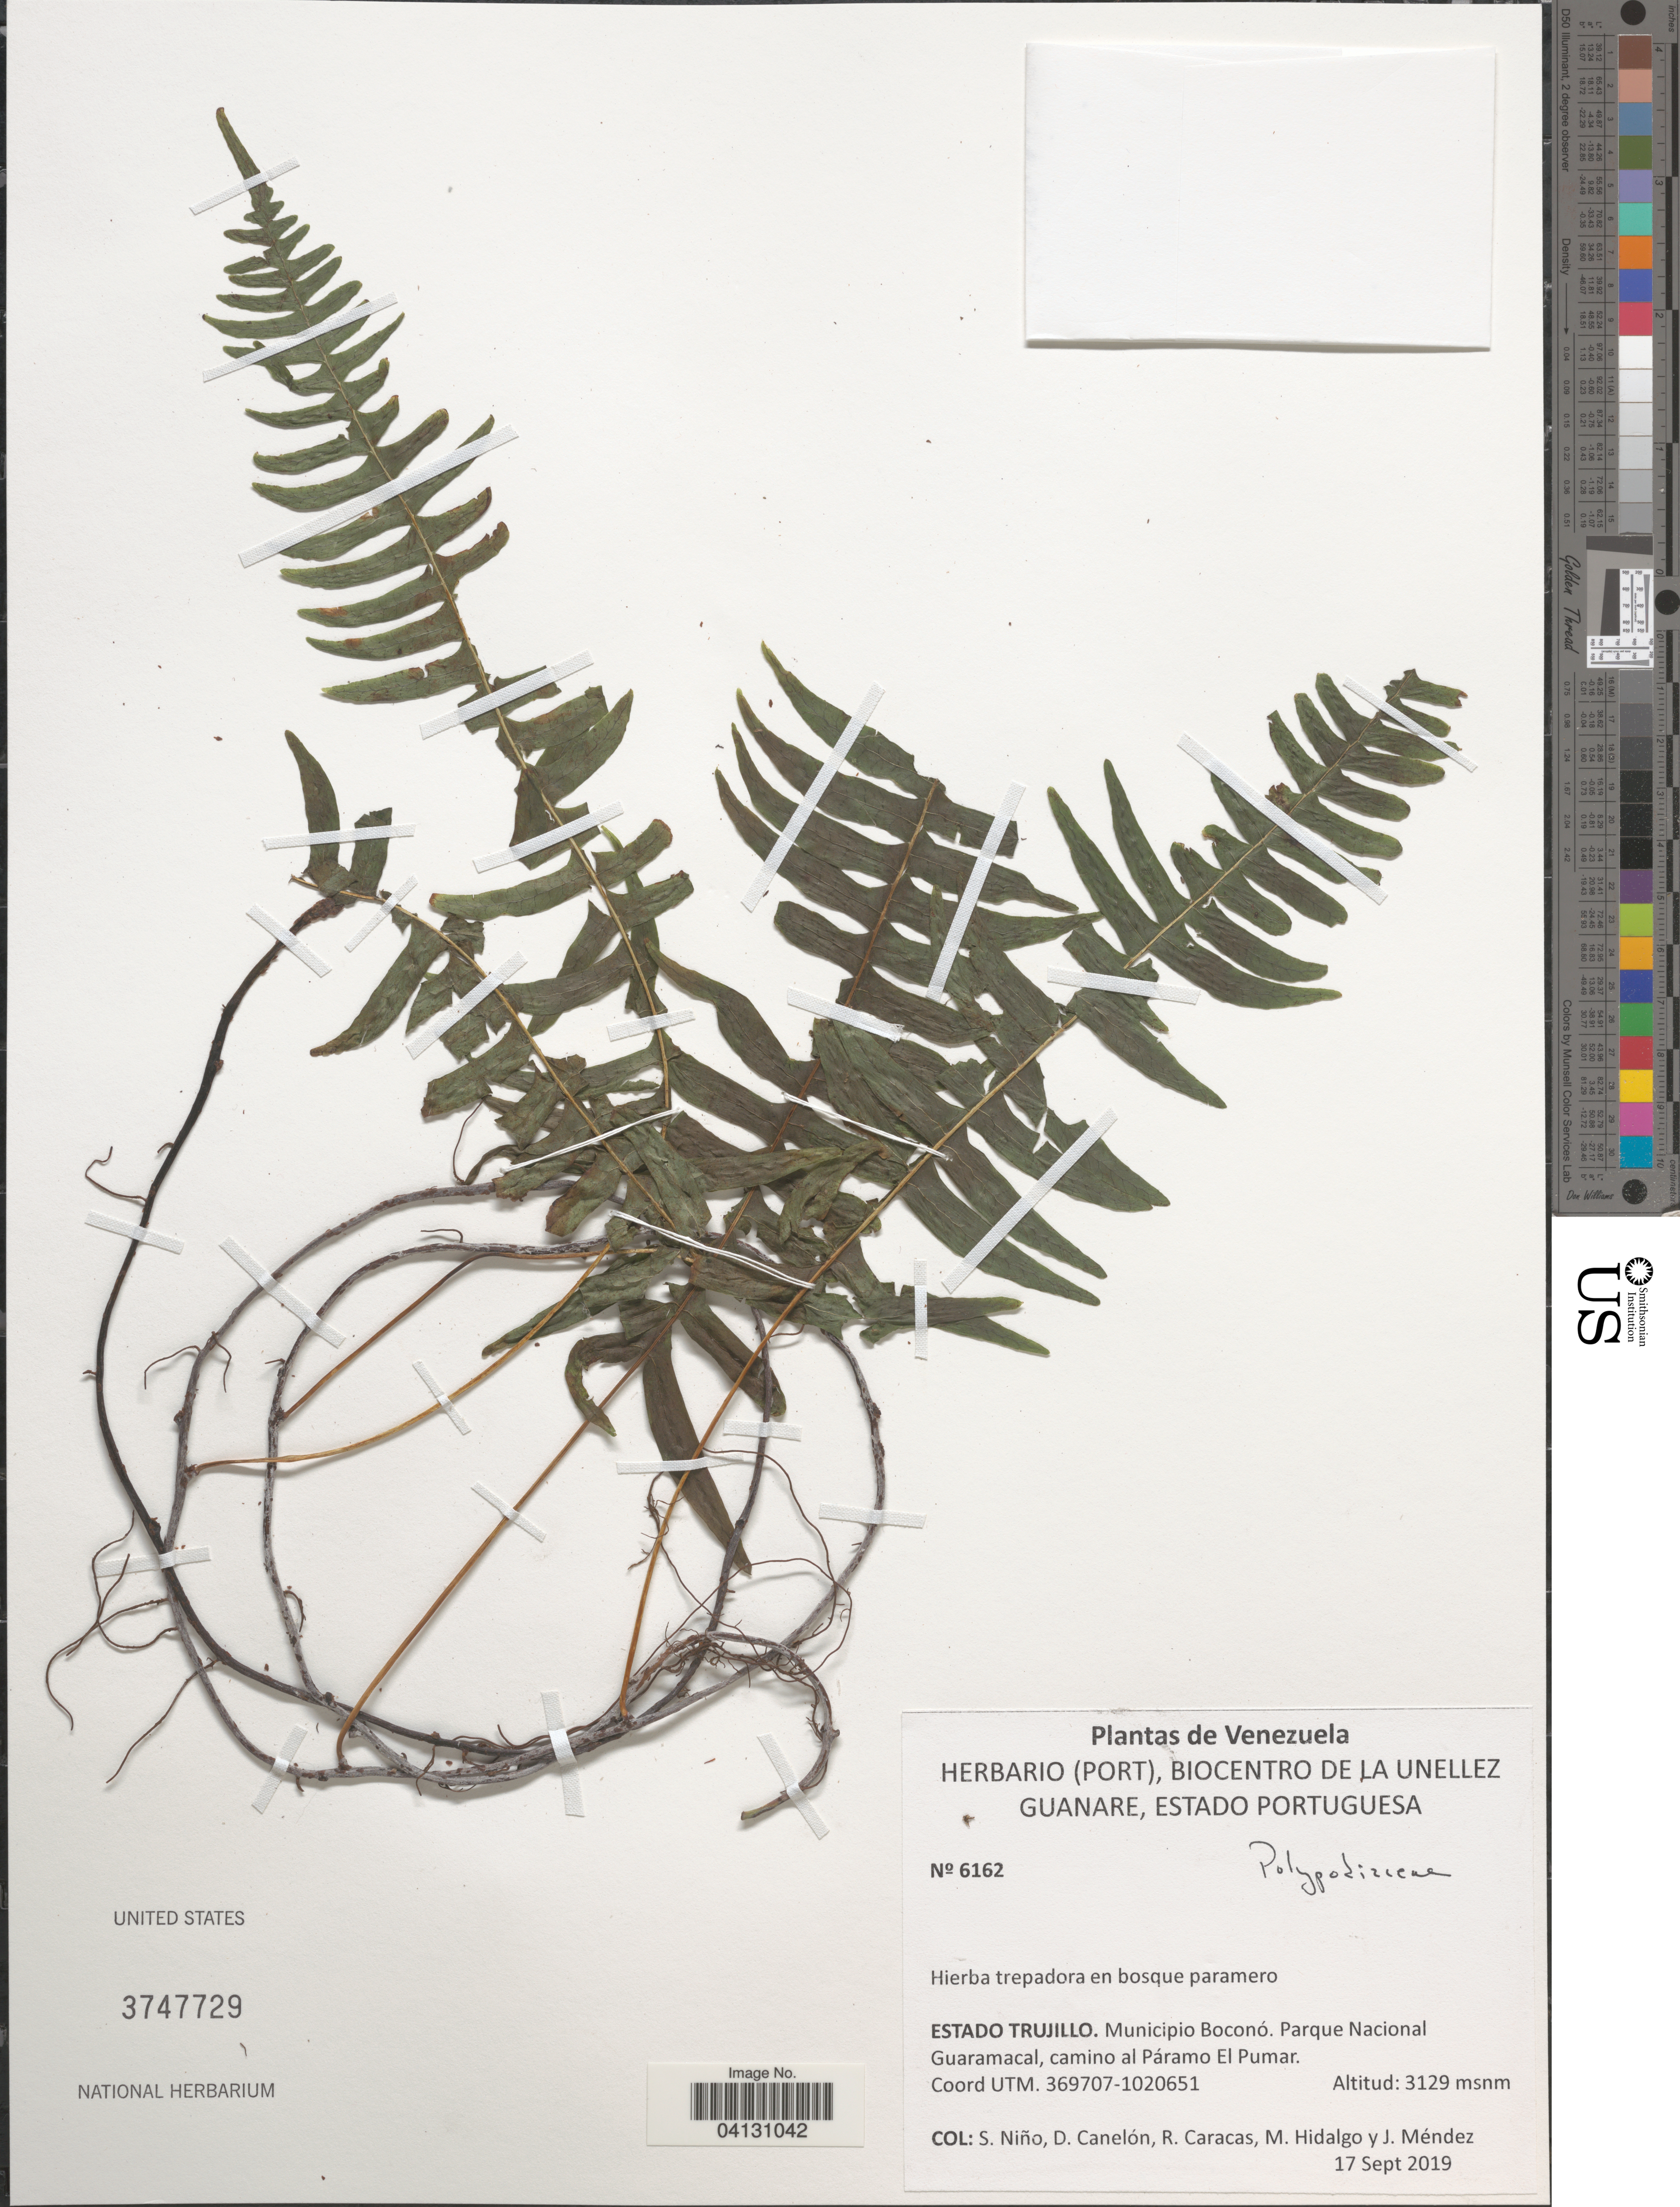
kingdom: Plantae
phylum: Tracheophyta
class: Polypodiopsida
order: Polypodiales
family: Polypodiaceae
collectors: S. M. Niño, D. Canelón, R. Caracas, M. Hidalgo & J. Mendez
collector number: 6162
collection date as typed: Transcribed d/m/y: 17/9/2019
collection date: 2019-09-17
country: Venezuela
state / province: Trujillo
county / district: Boconó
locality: Parque Nacional Guaramacal, camino al Páramo El Pumar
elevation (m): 3129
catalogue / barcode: US 3747729